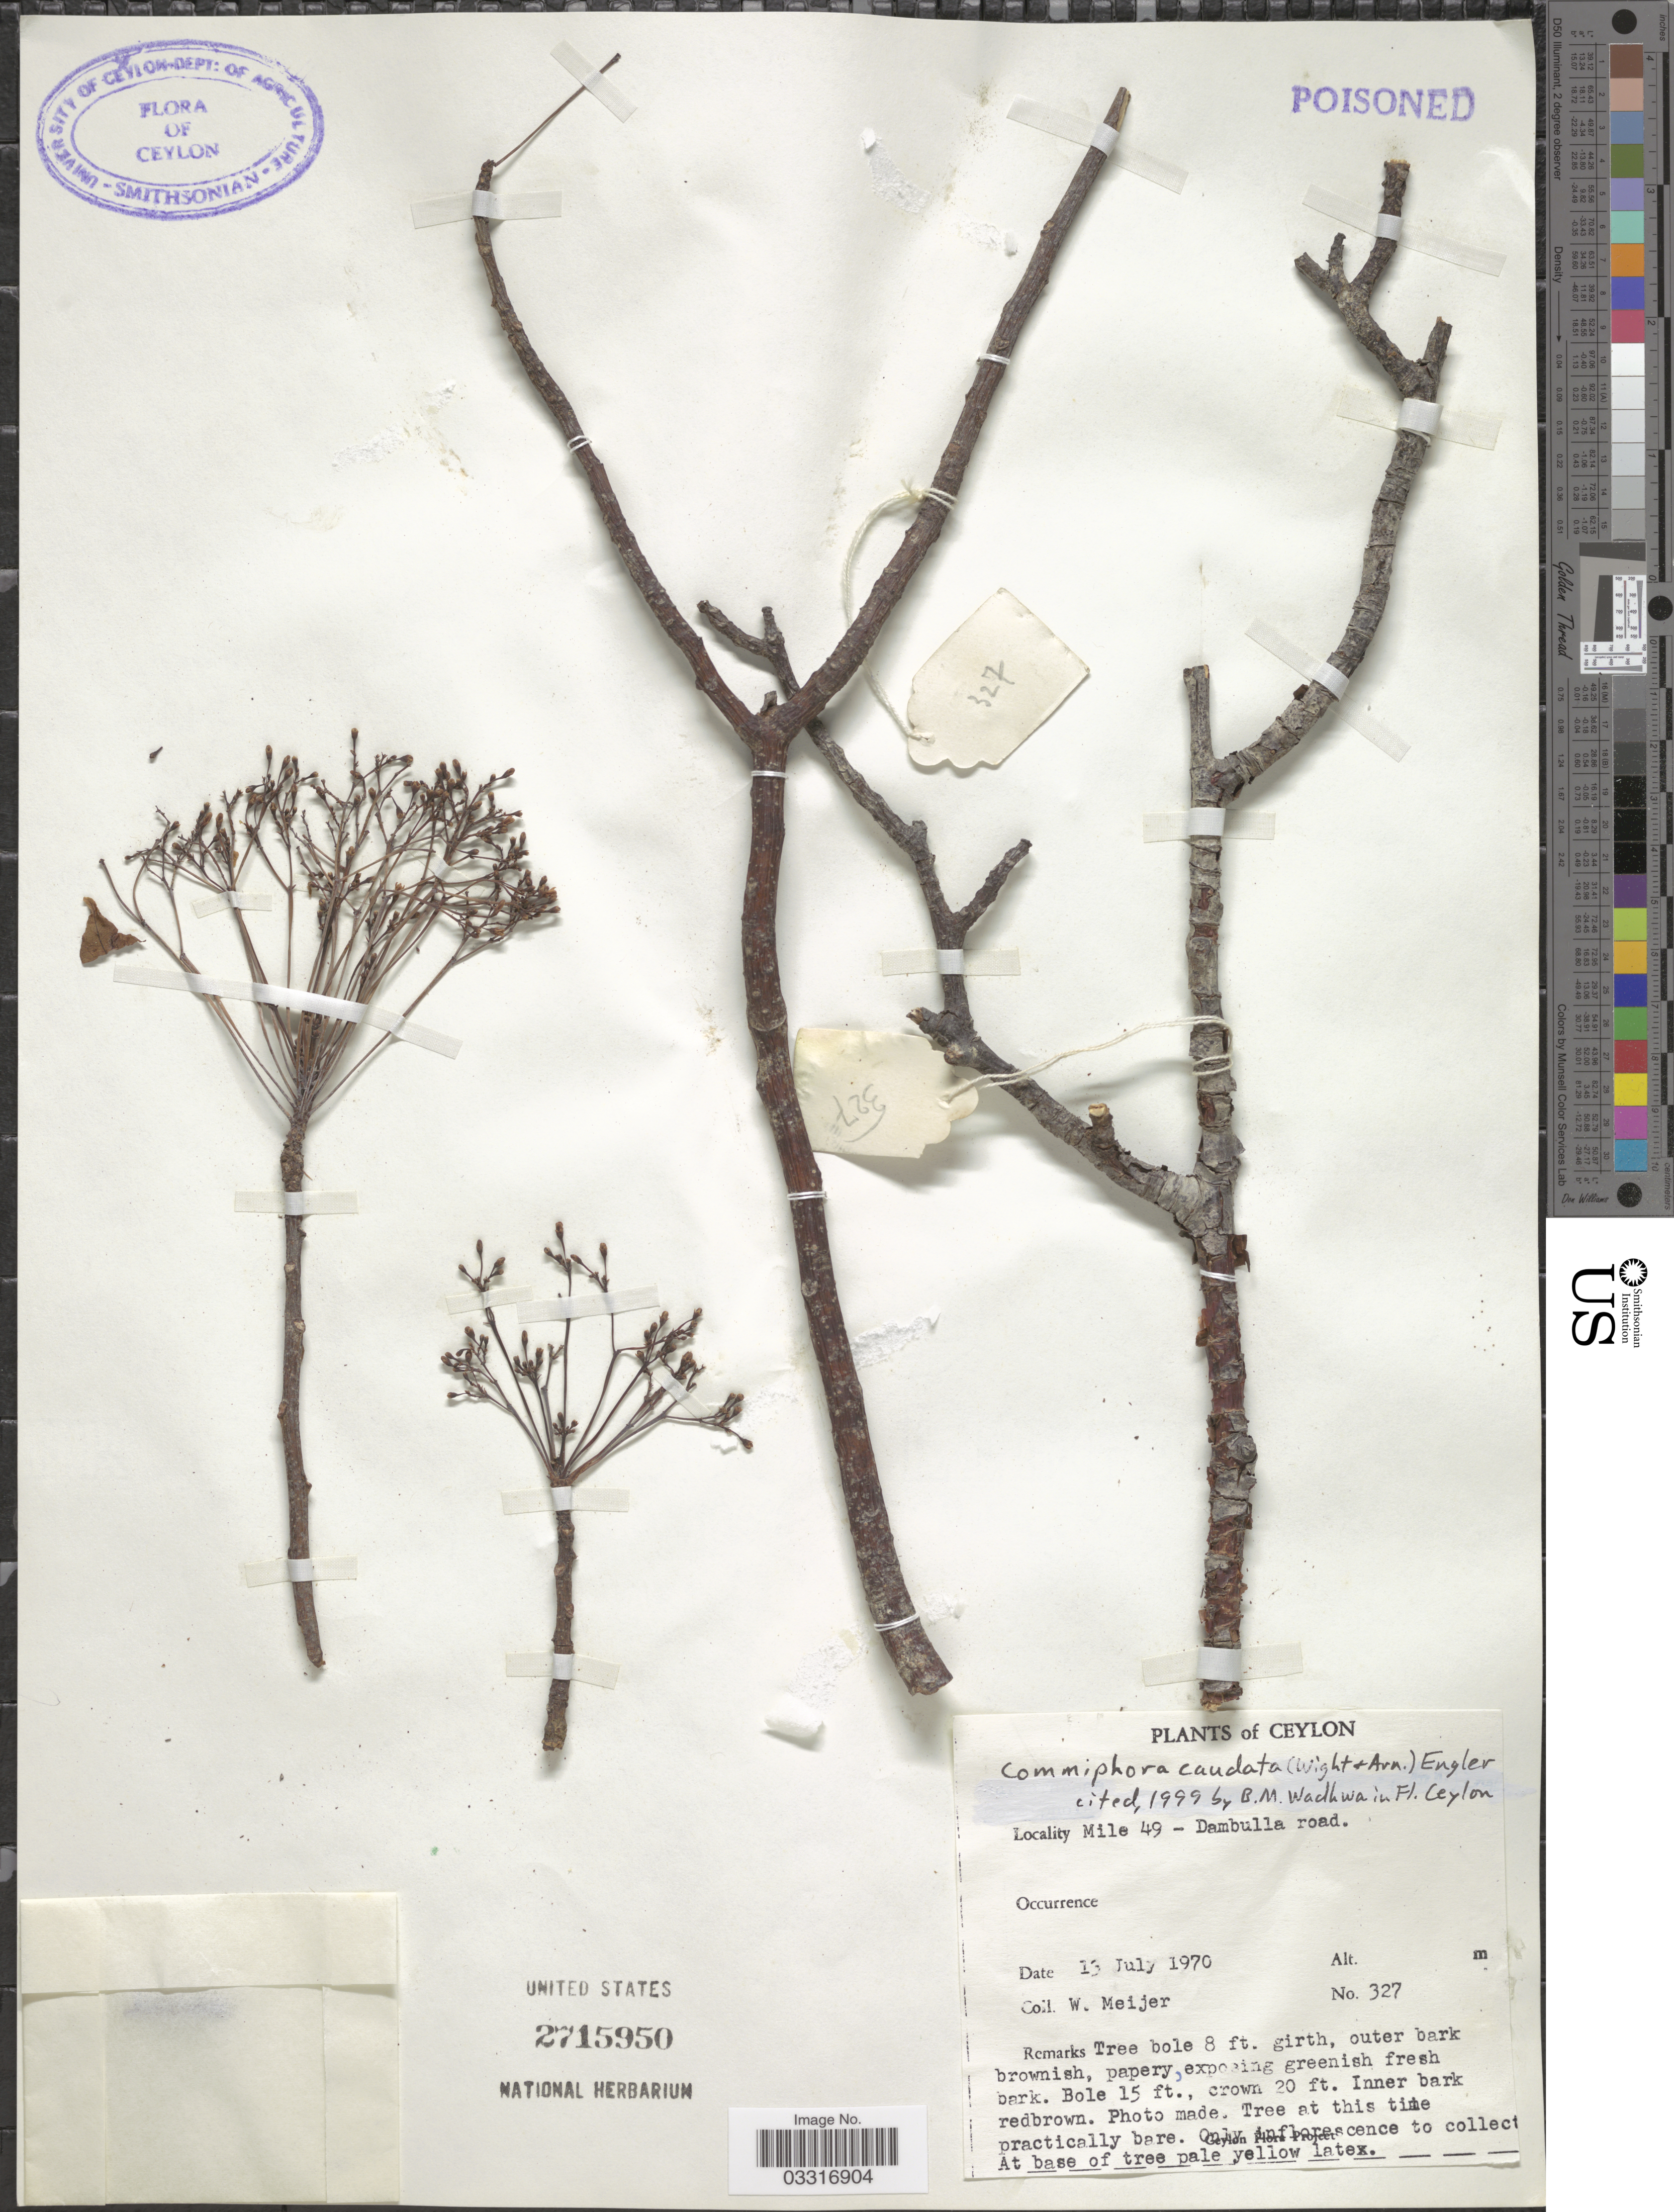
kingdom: Plantae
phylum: Tracheophyta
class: Magnoliopsida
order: Sapindales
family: Burseraceae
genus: Commiphora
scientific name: Commiphora caudata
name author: Engl.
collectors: W. Meijer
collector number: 327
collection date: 1970-07-13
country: Sri Lanka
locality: Ceylon, Mile 49 - Dambulla road.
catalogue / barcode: US 2715950